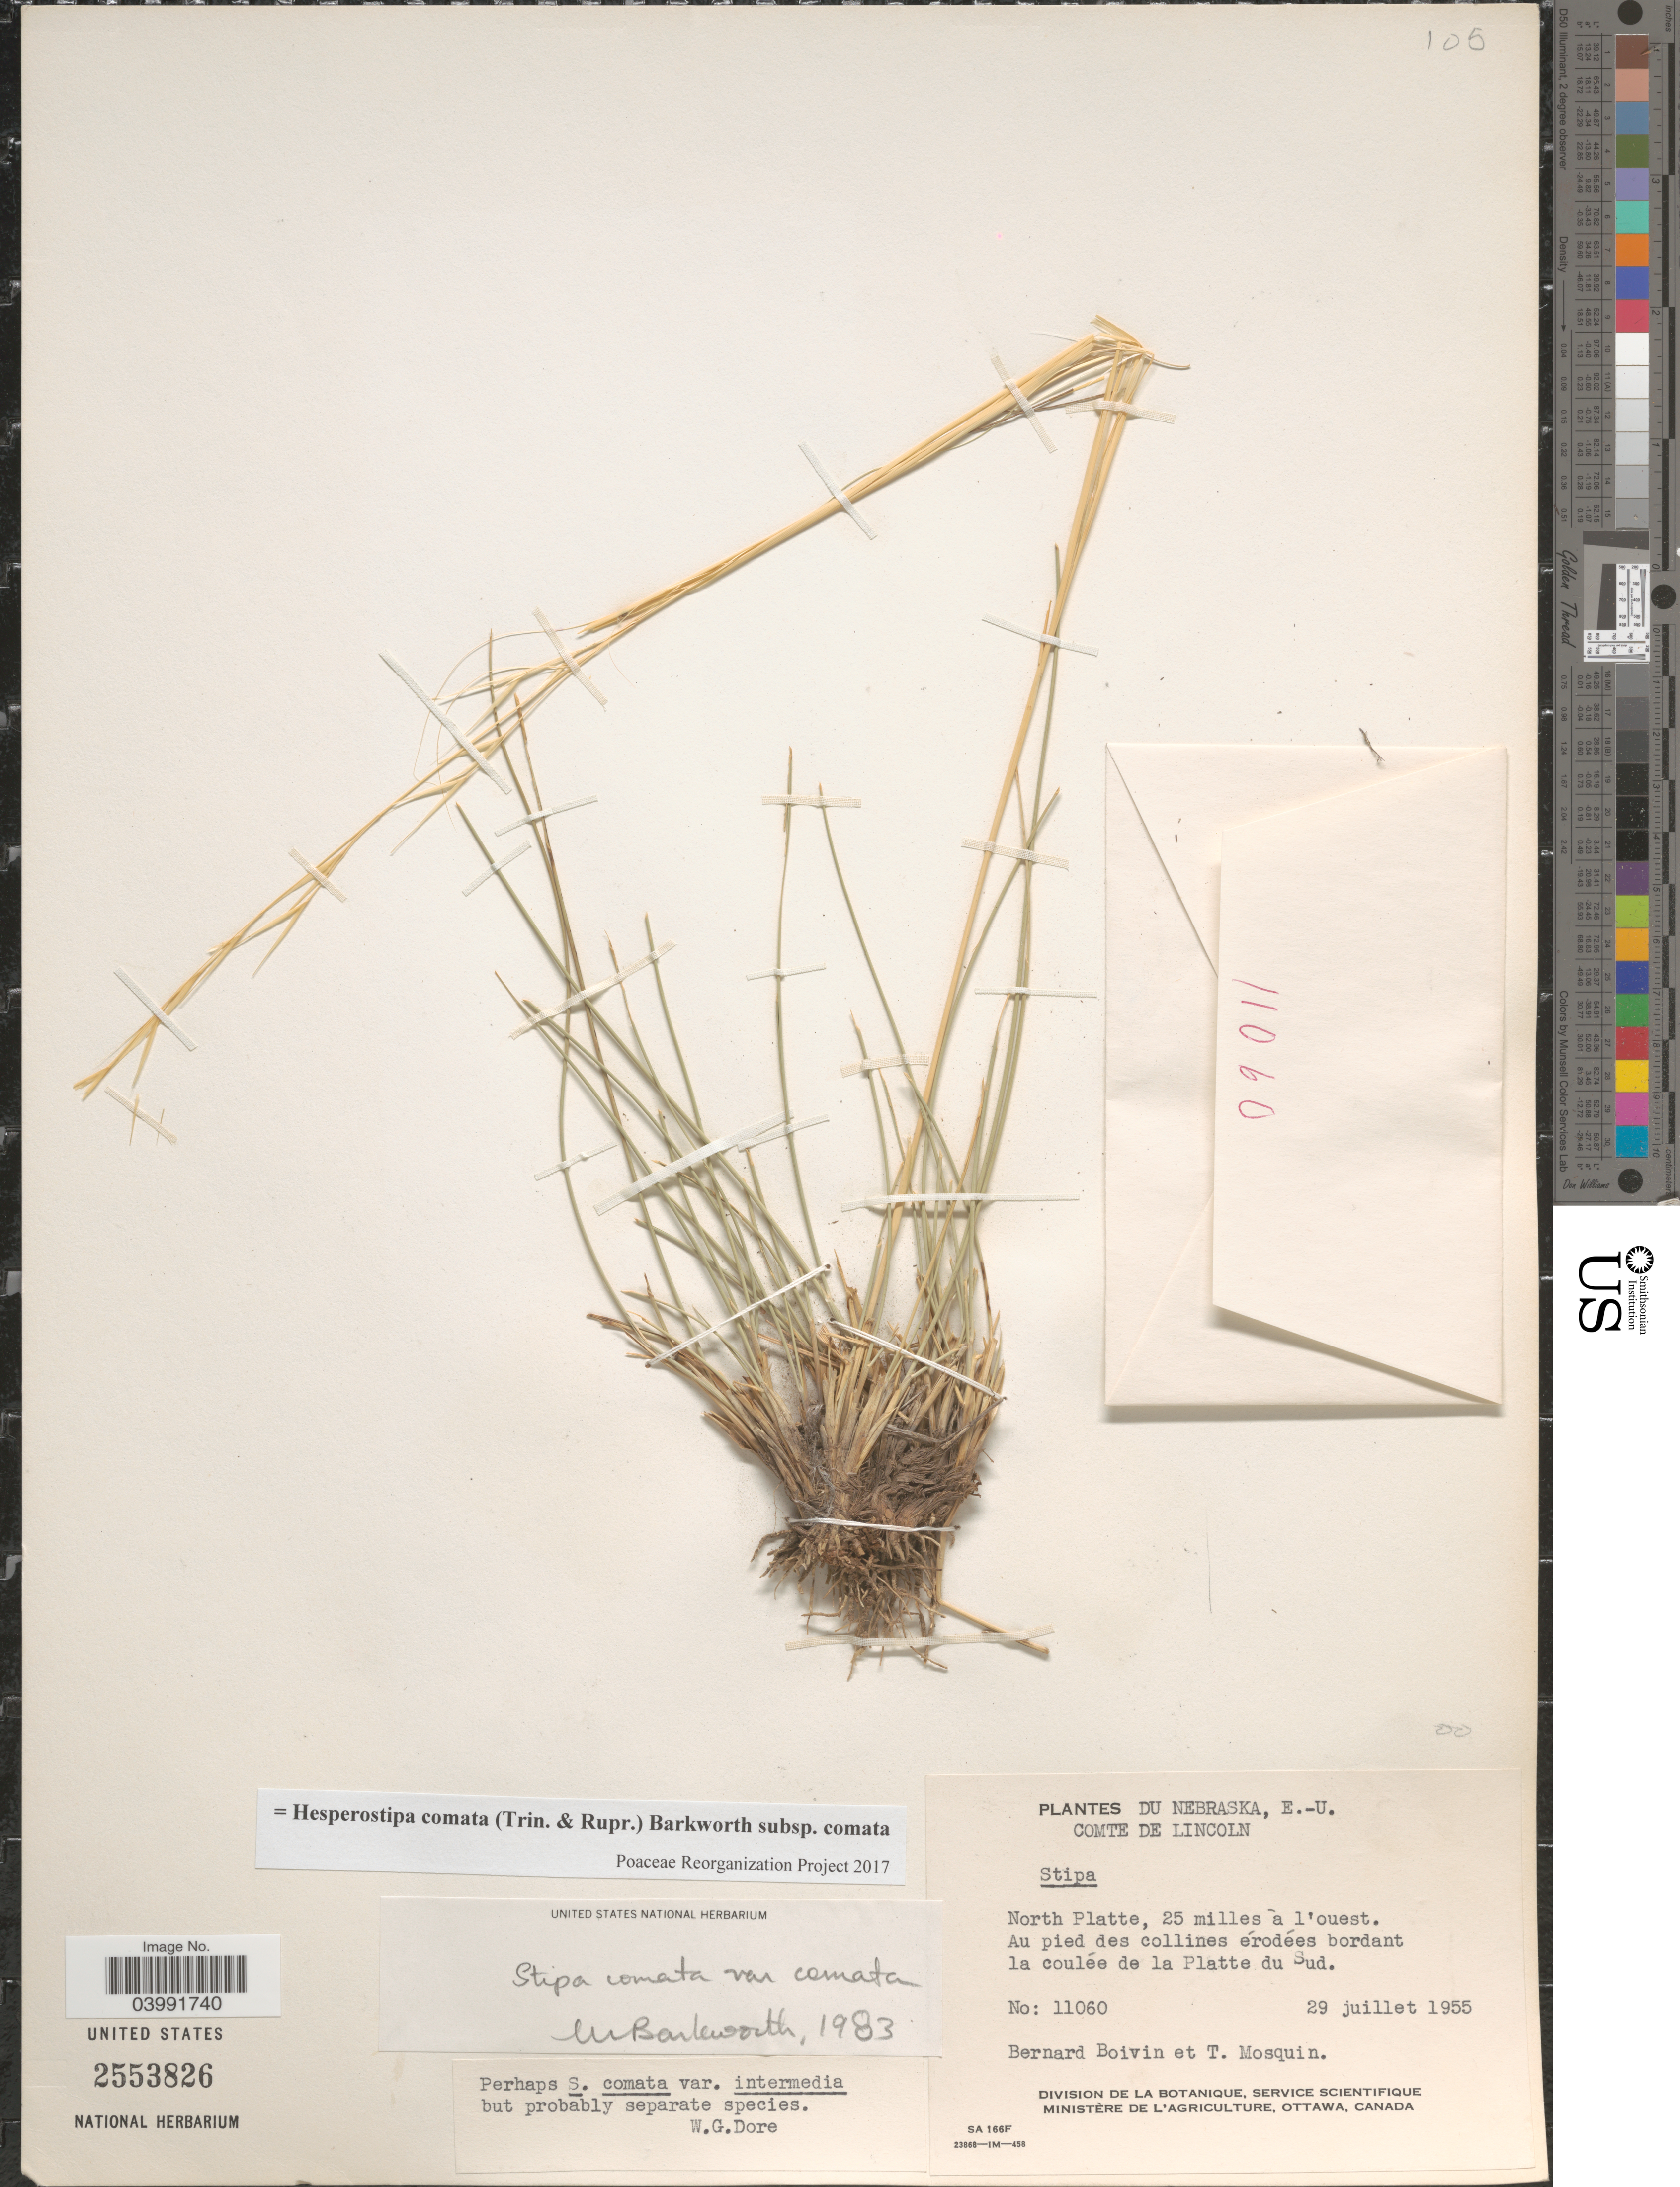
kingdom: Plantae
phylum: Tracheophyta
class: Liliopsida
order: Poales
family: Poaceae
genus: Hesperostipa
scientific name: Hesperostipa comata subsp. comata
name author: (Trin. & Rupr.) Barkworth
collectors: J. R. B. Boivin & T. Mosquin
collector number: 11060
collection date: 1955-07-29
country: United States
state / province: Nebraska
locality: E.-U. Comte de Lincoln. North Platte, 25 milles à l' ouest. Au pied des collines érodées bordant la coulée de la Platte du Sud.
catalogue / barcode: US 2553826